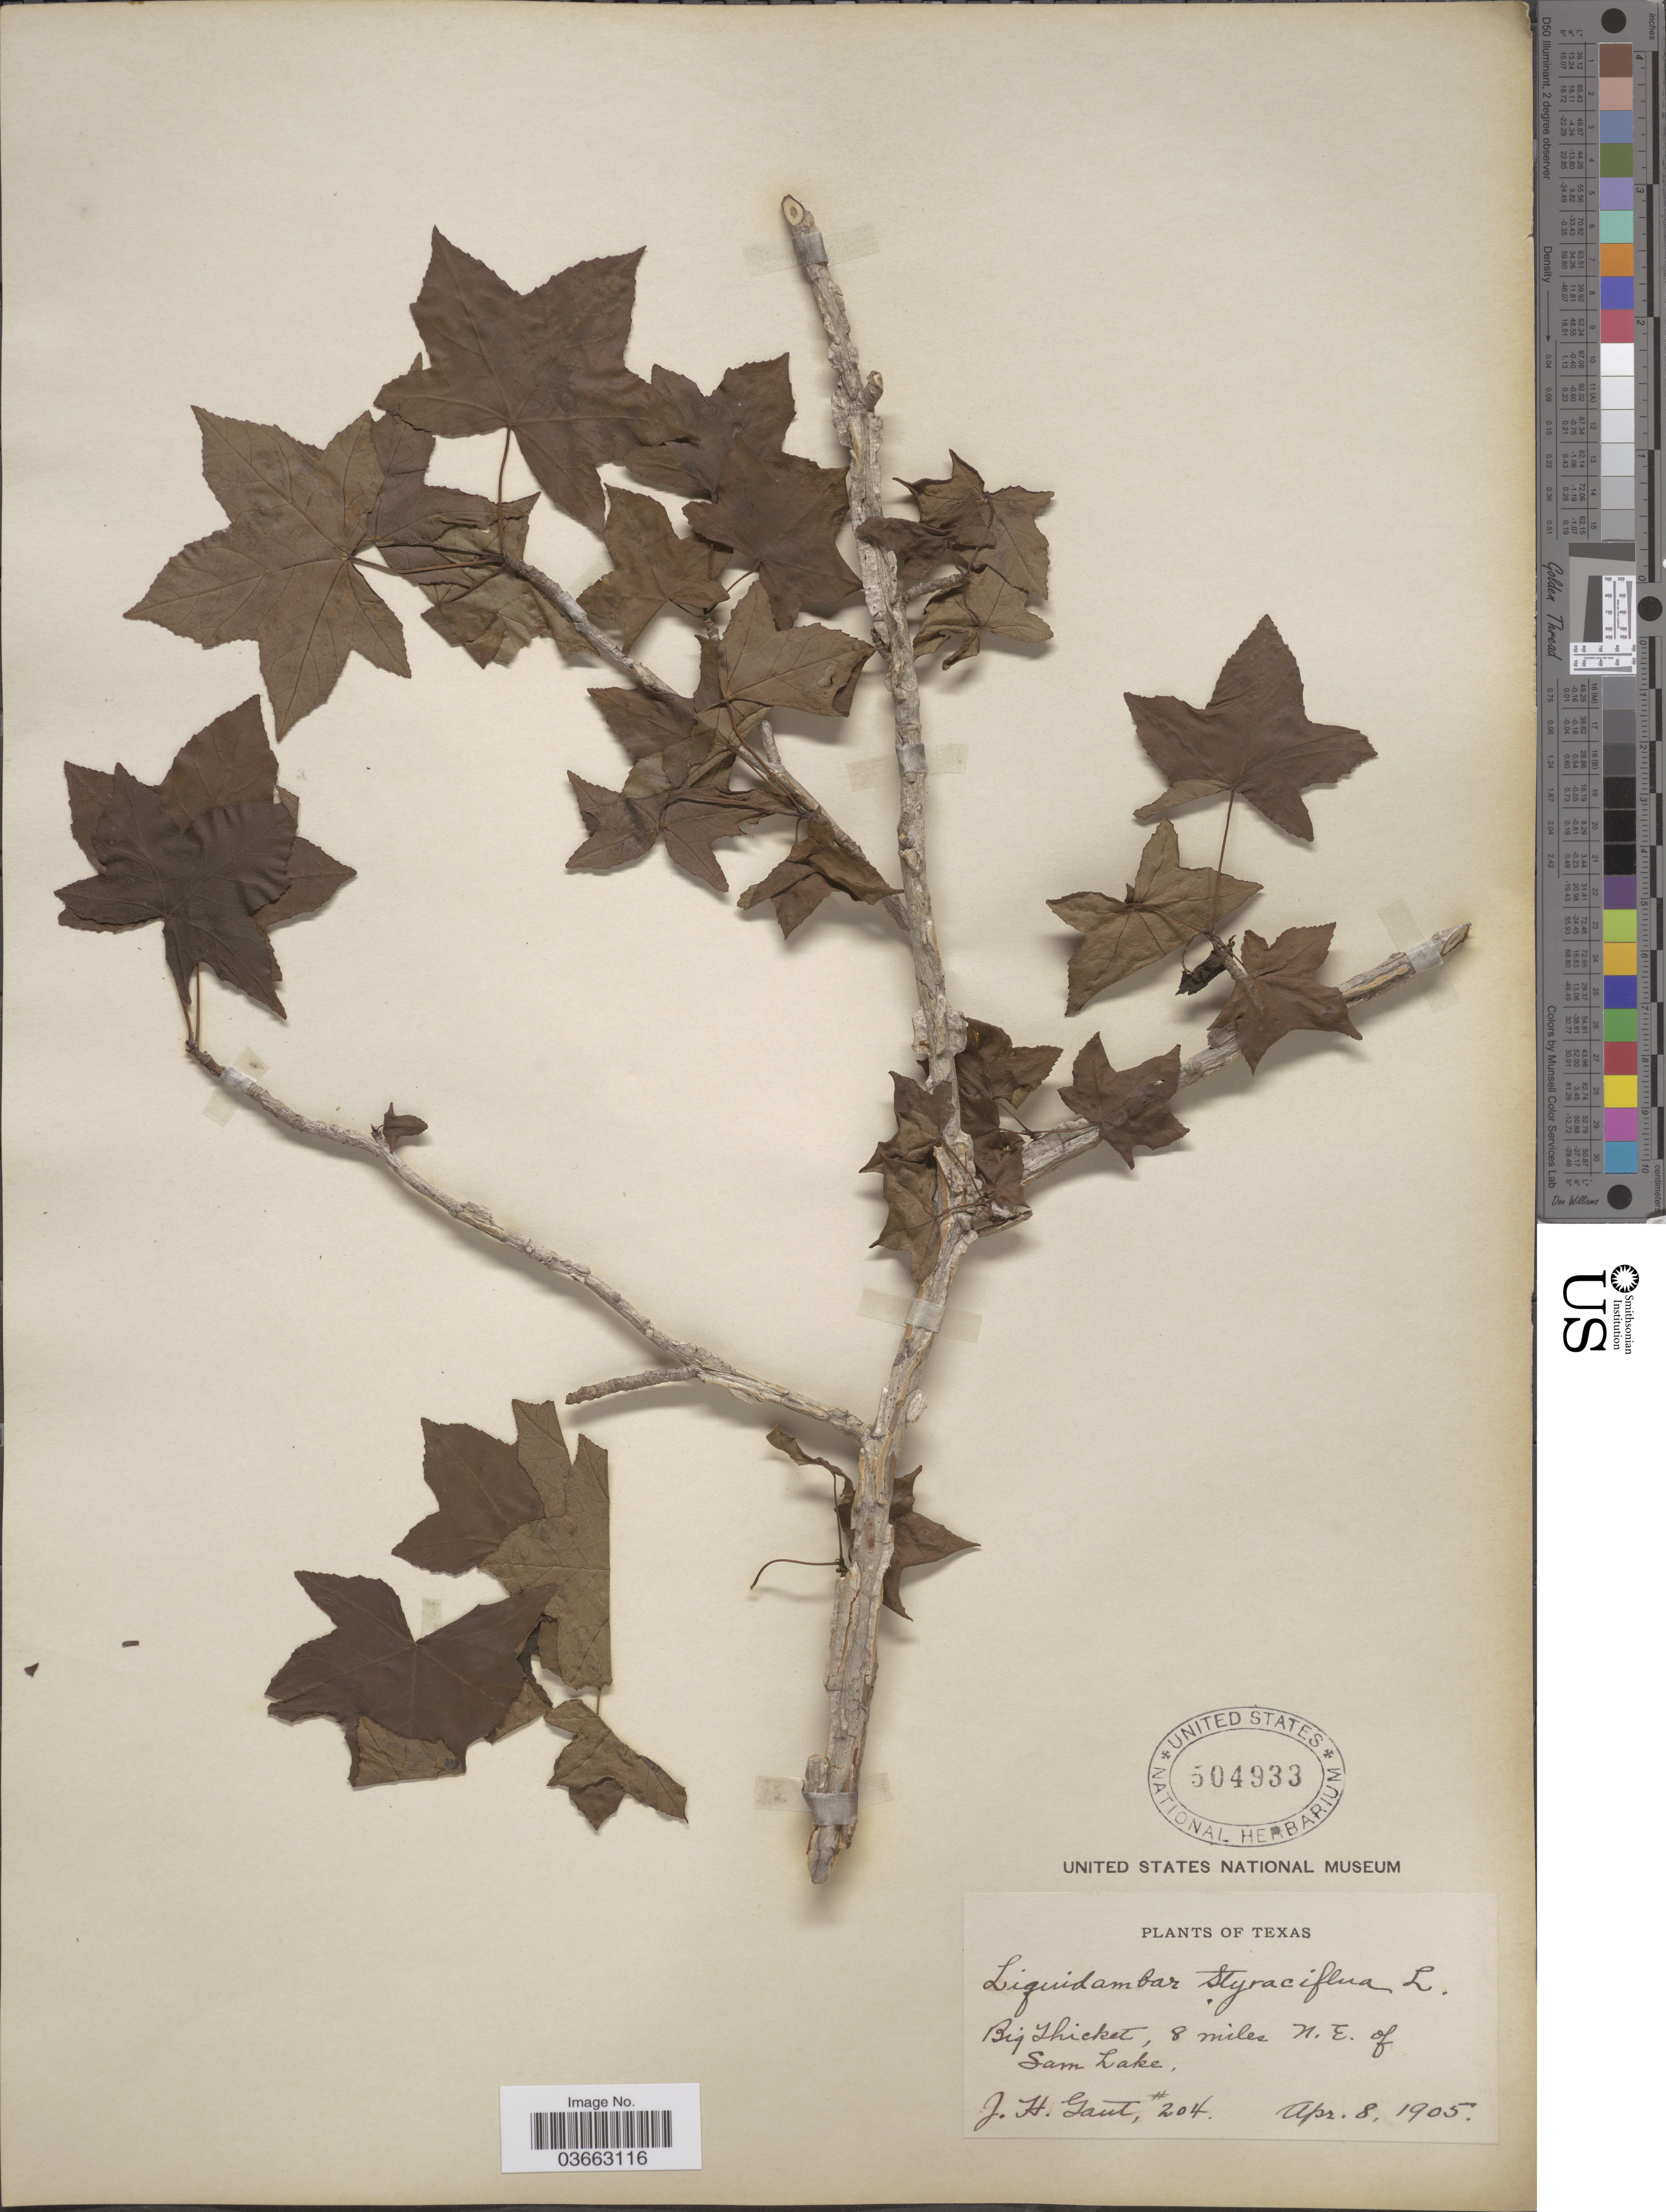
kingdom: Plantae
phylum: Tracheophyta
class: Magnoliopsida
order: Saxifragales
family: Altingiaceae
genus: Liquidambar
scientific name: Liquidambar styraciflua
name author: L.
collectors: J. Gant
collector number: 204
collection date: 1905-04-08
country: United States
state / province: Texas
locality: Big Thicket, 8 miles N.E. of Sam Lake.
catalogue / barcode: US 504933